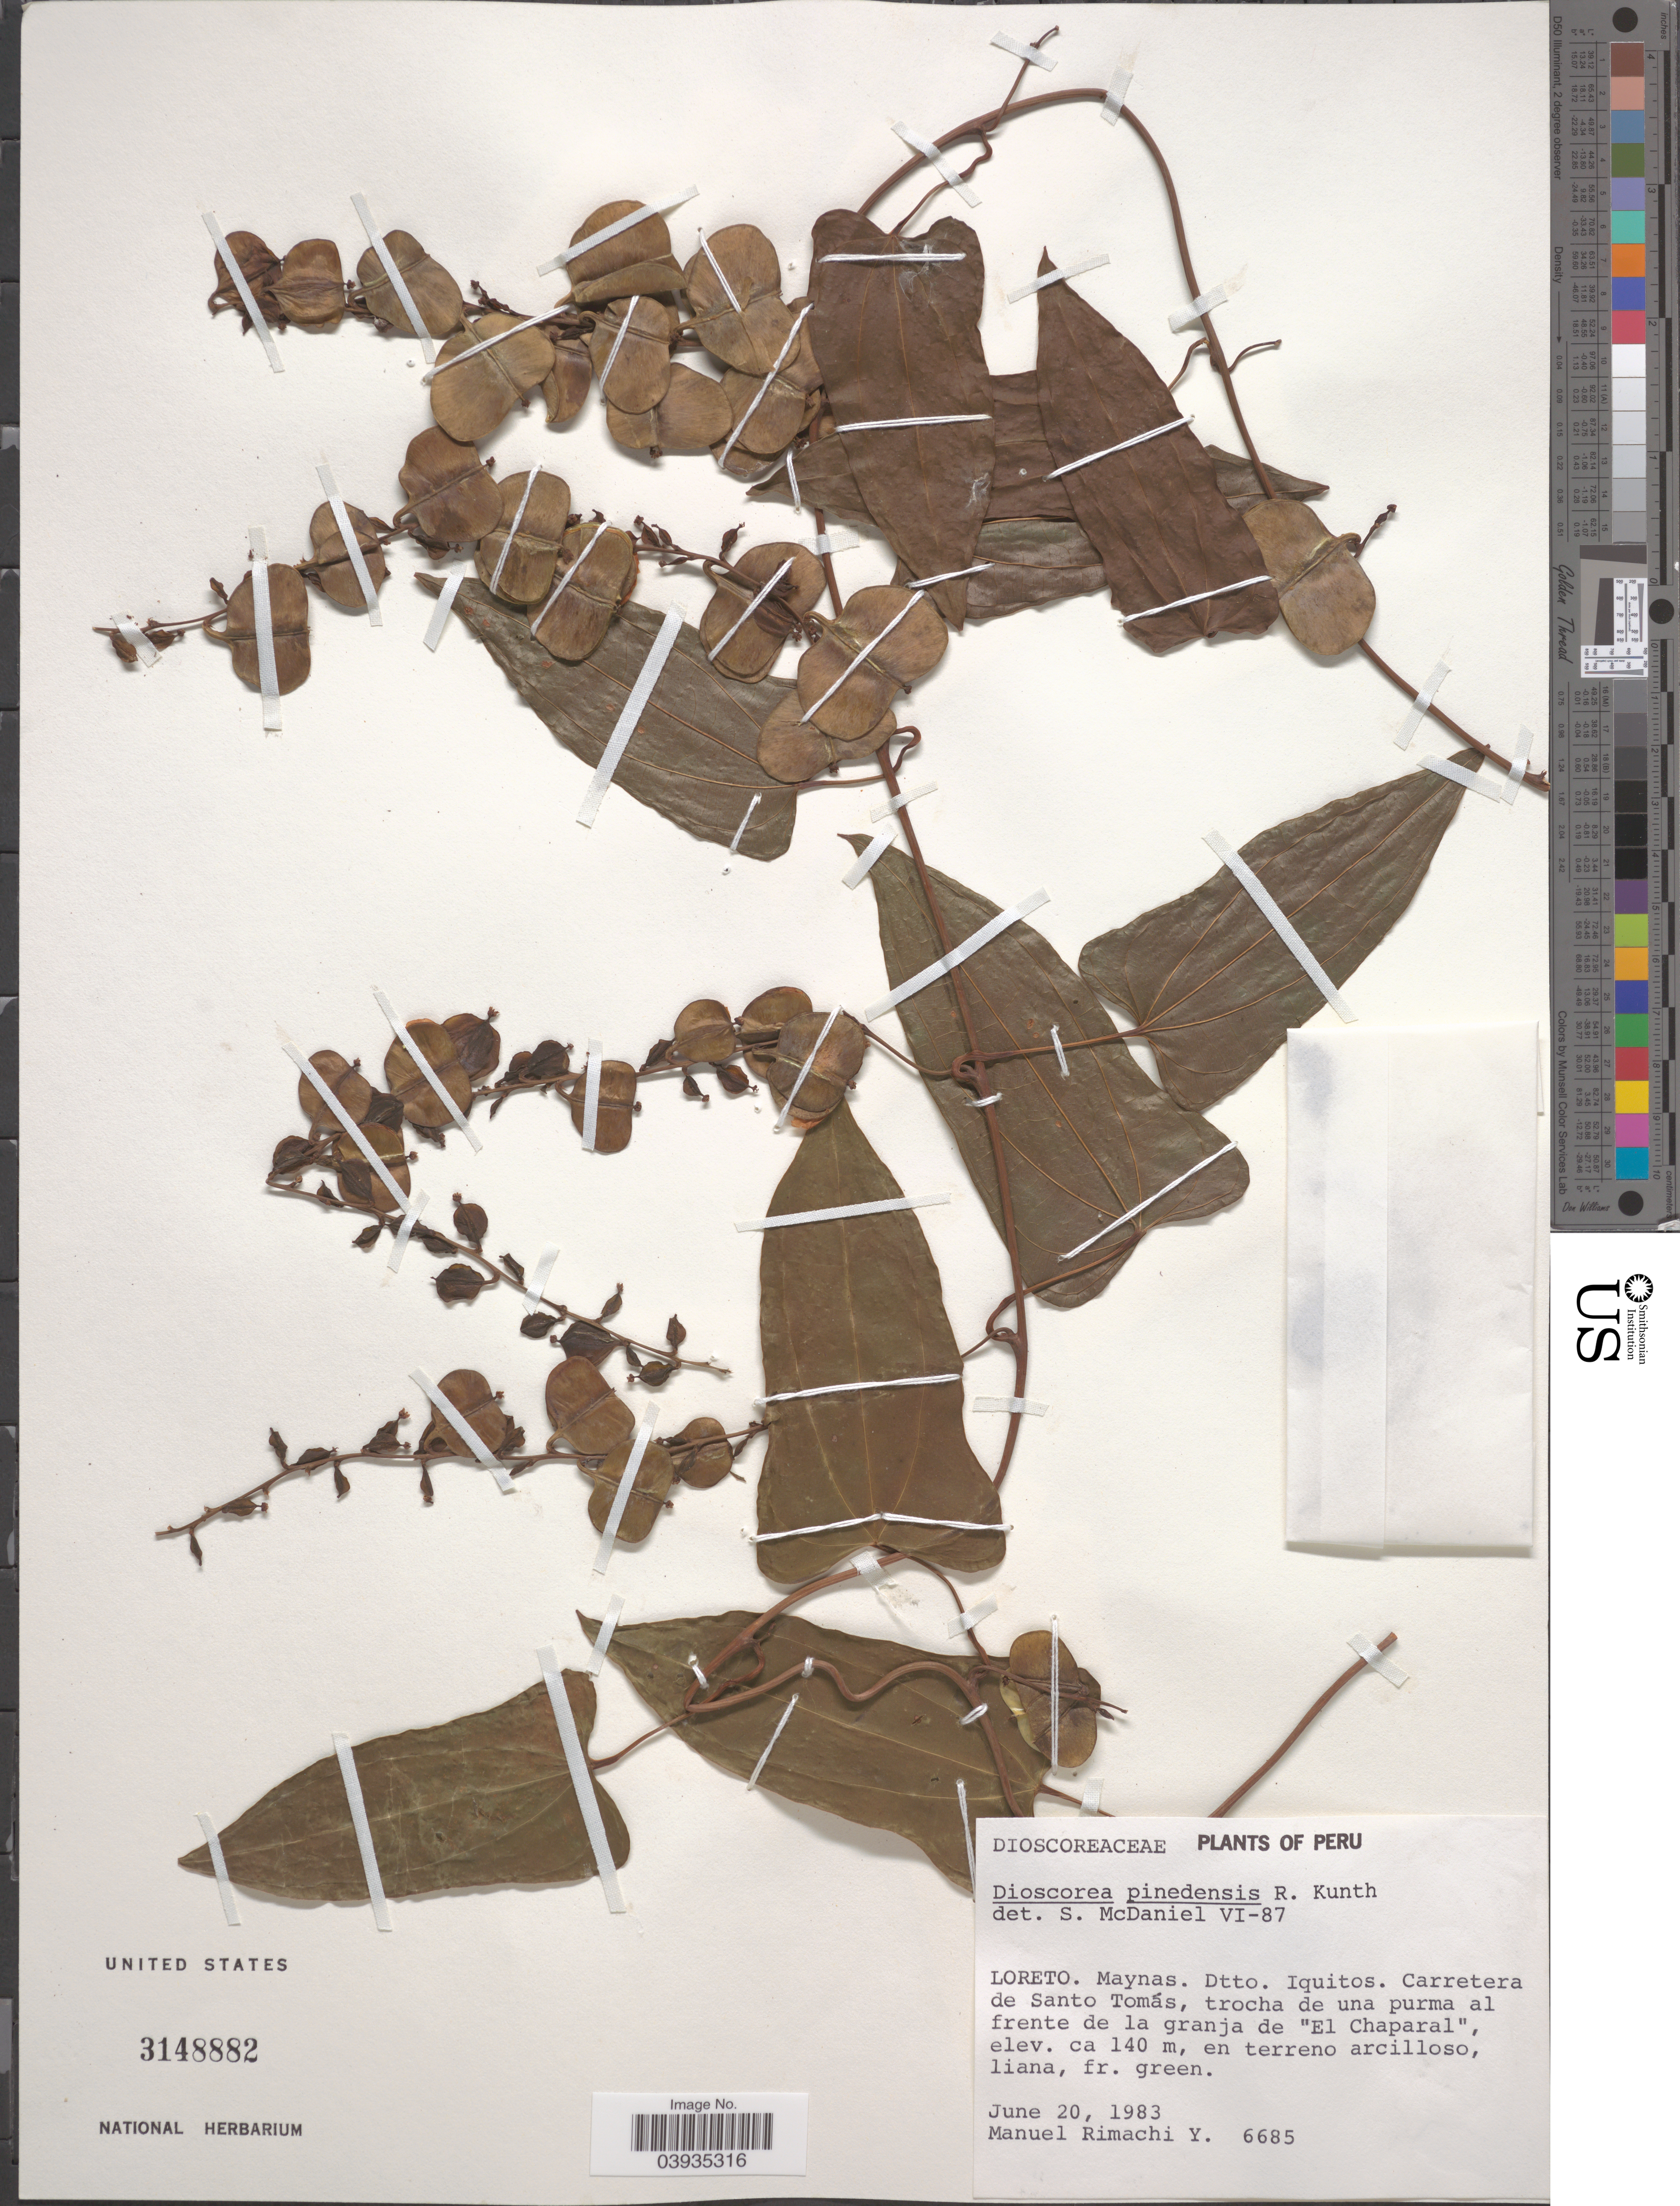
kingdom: Plantae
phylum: Tracheophyta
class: Liliopsida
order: Dioscoreales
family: Dioscoreaceae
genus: Dioscorea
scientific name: Dioscorea pinedensis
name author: R. Knuth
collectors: M. Rimachi Y.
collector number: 6685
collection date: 1983-06-20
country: Peru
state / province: Loreto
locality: Maynas. Dtto. Iquitos. Carretera de Santo Tomás, trocha de una purma al frente de la granja de "El Chaparal".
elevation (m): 140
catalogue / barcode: US 3148882